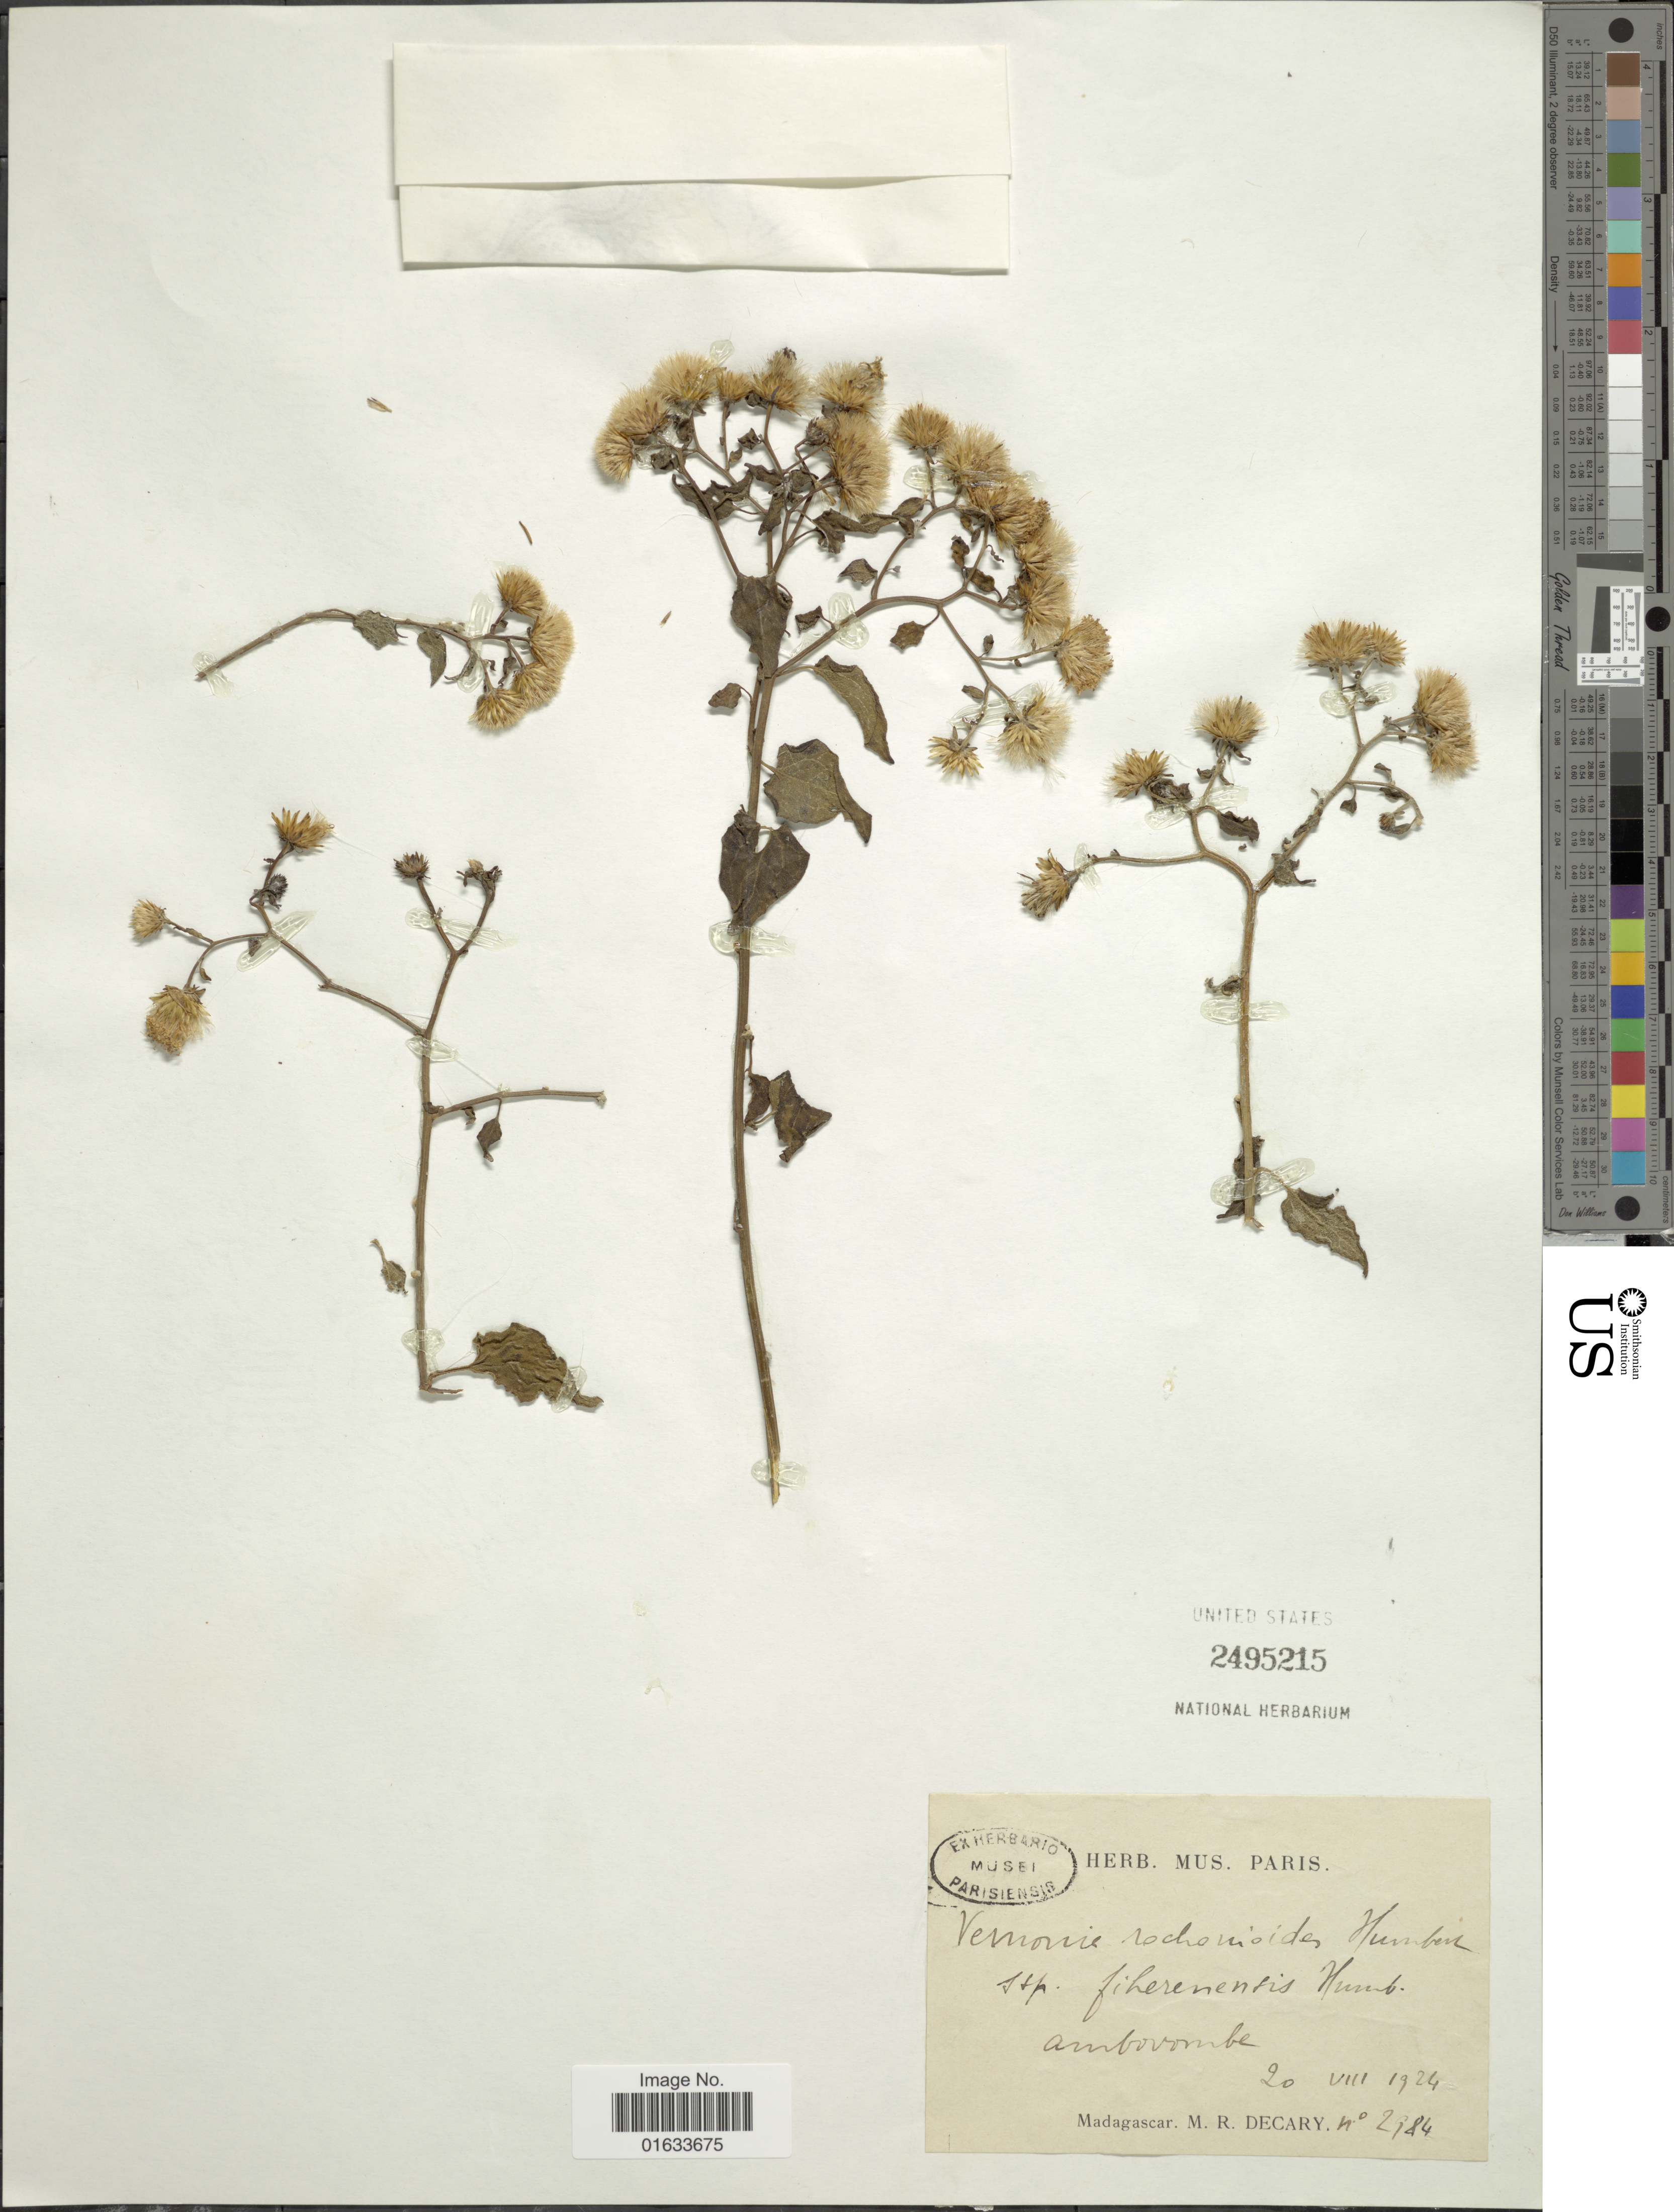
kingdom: Plantae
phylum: Tracheophyta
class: Magnoliopsida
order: Asterales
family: Asteraceae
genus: Distephanus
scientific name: Distephanus rochonioides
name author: (Humbert) H. Rob. & B. Kahn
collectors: R. Decary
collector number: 2984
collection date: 1924-08-20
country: Madagascar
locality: Ambovombe.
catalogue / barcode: US 2495215